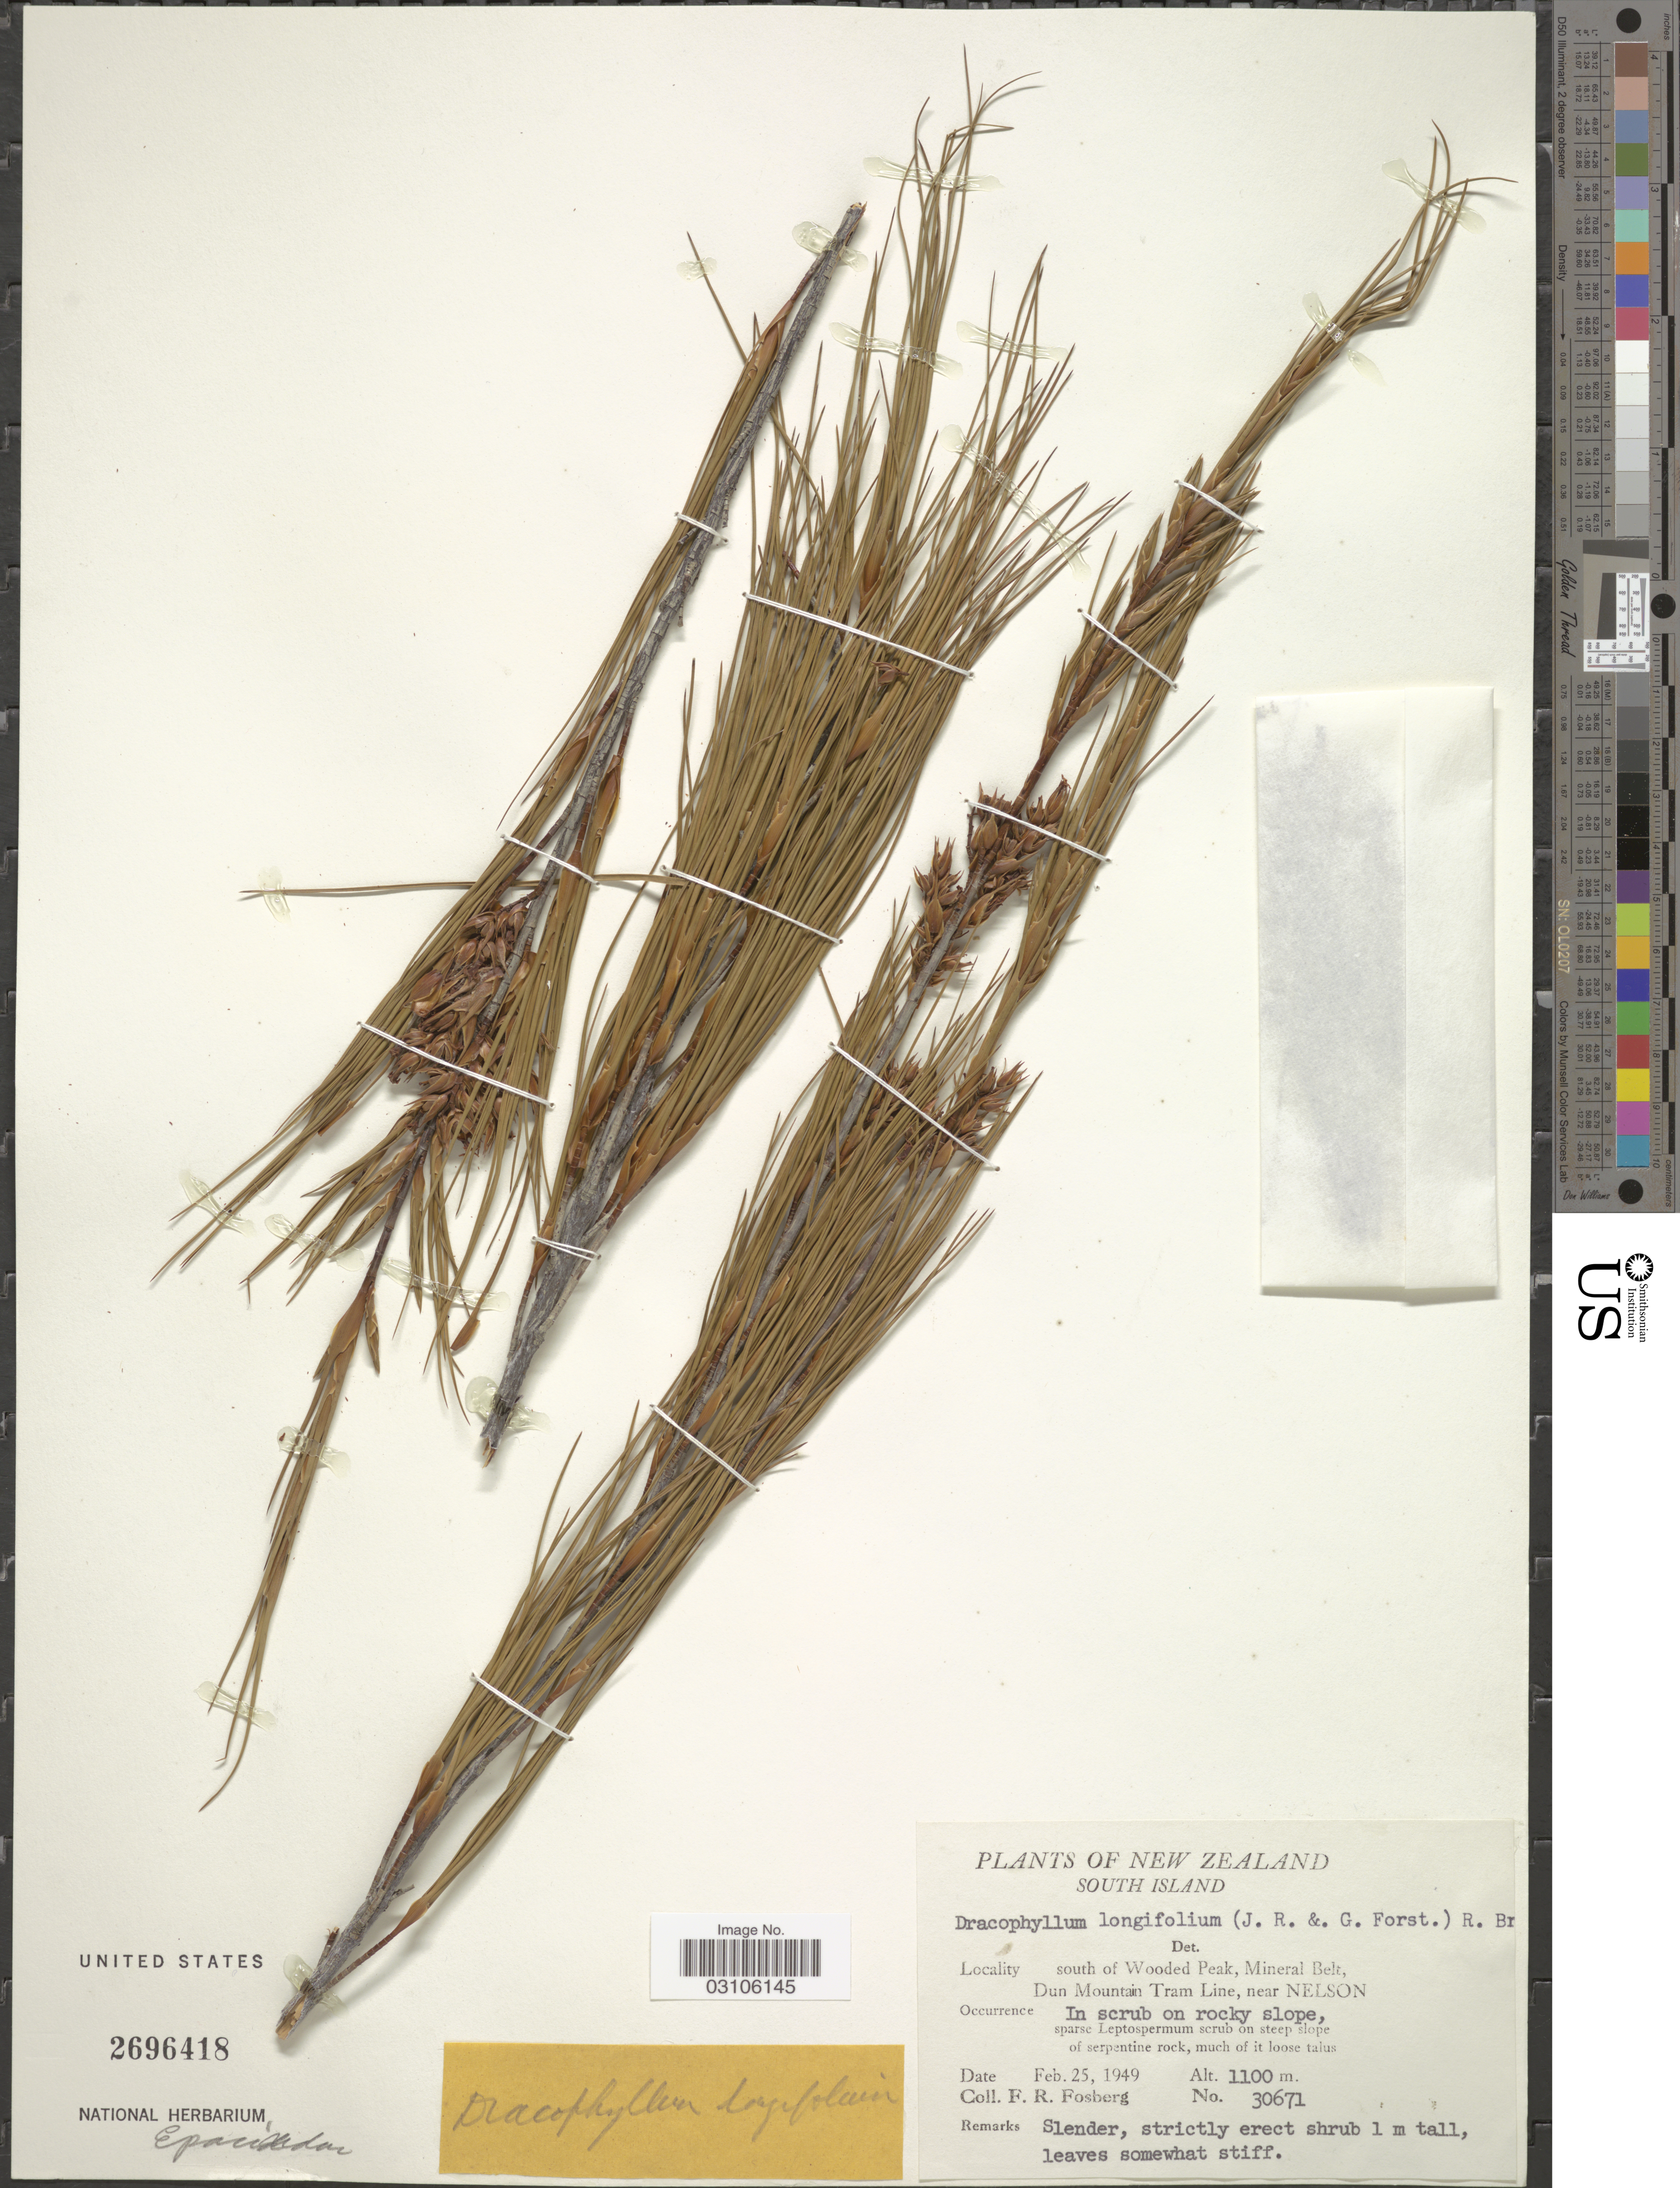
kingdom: Plantae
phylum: Tracheophyta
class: Magnoliopsida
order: Ericales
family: Ericaceae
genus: Dracophyllum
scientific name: Dracophyllum longifolium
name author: (J.R. Forst. & G. Forst.) R. Br. ex Roem. & Schult.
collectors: F. R. Fosberg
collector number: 30671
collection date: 1949-02-25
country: New Zealand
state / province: Nelson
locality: South Island. South of Wooded Peak, Mineral Belt, Dun Mountain Tram Line, near Nelson.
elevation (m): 1100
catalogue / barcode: US 2696418